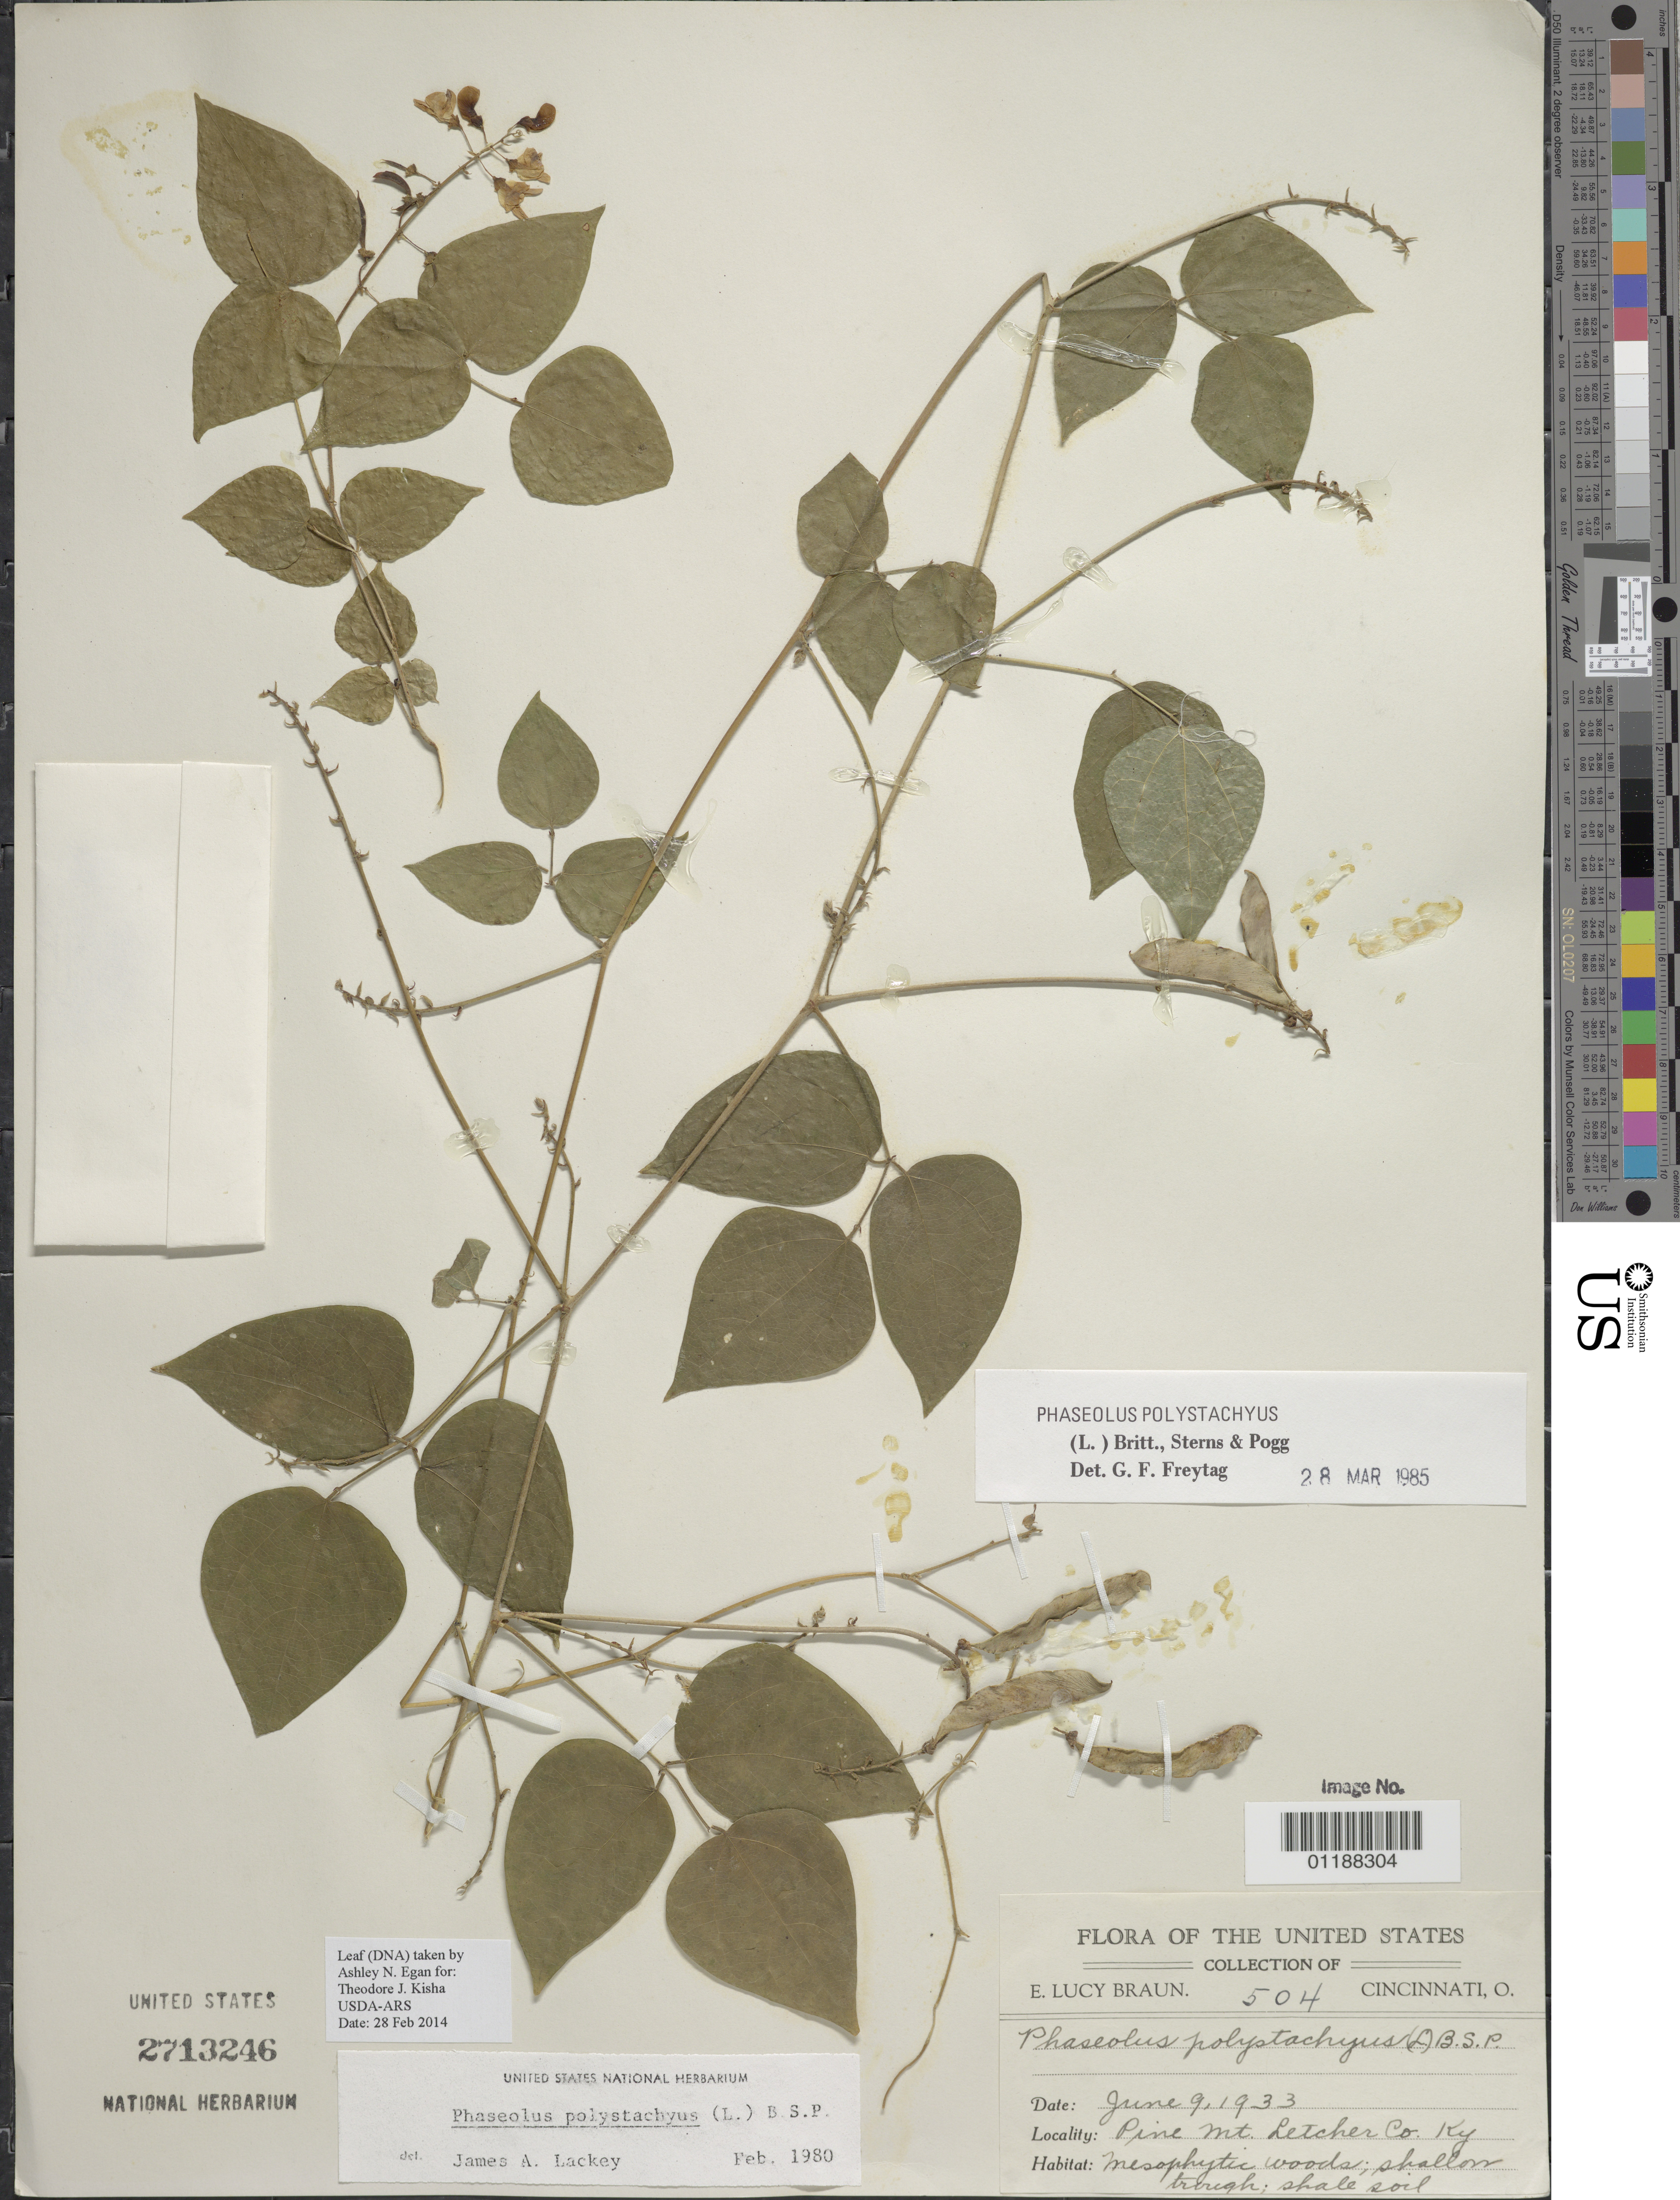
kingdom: Plantae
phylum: Tracheophyta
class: Magnoliopsida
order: Fabales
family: Fabaceae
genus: Phaseolus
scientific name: Phaseolus polystachios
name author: (L.) Britton, Stearns & Poggenb.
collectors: E. L. Braun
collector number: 504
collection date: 1933-06-09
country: United States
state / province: Kentucky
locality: Pine Mt. Letcher Co.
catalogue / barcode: US 2713246